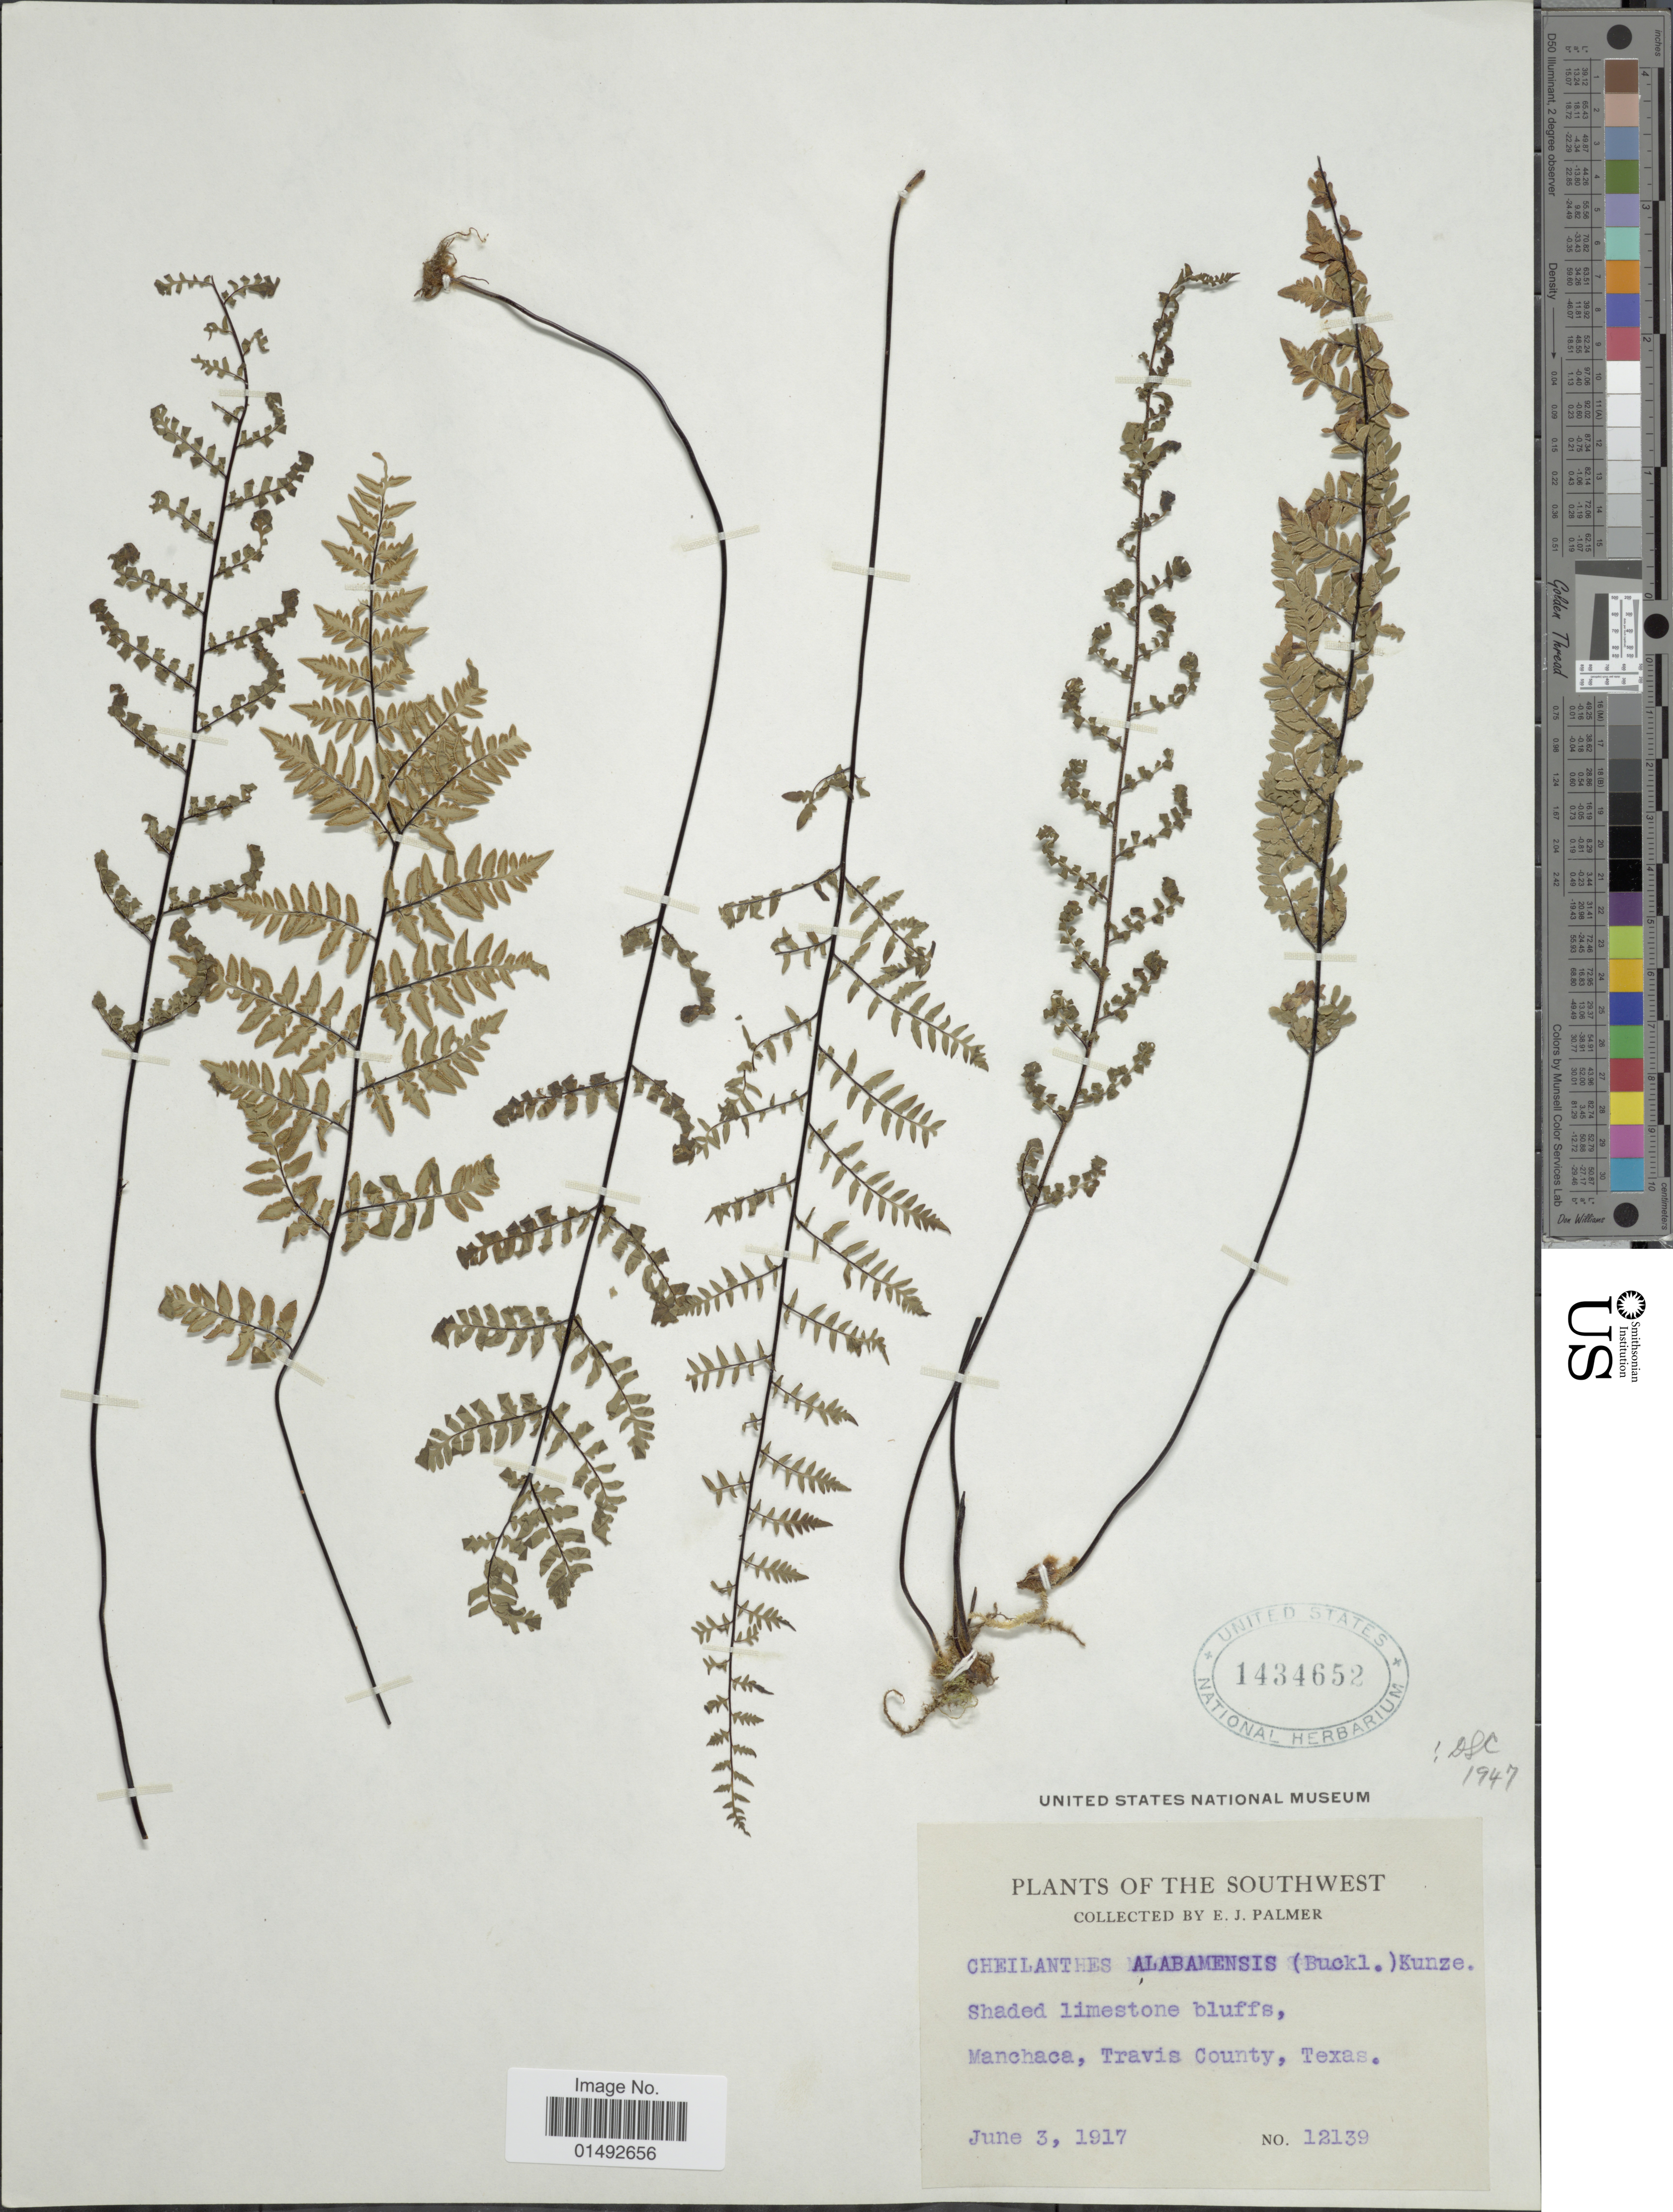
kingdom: Plantae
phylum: Tracheophyta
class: Polypodiopsida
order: Polypodiales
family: Pteridaceae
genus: Myriopteris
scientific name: Myriopteris alabamensis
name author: (Buckley) Grusz & Windham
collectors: E. J. Palmer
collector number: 12139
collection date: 1917-06-03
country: United States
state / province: Texas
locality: The Southwest, Manchaca, Travis County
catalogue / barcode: US 1434652